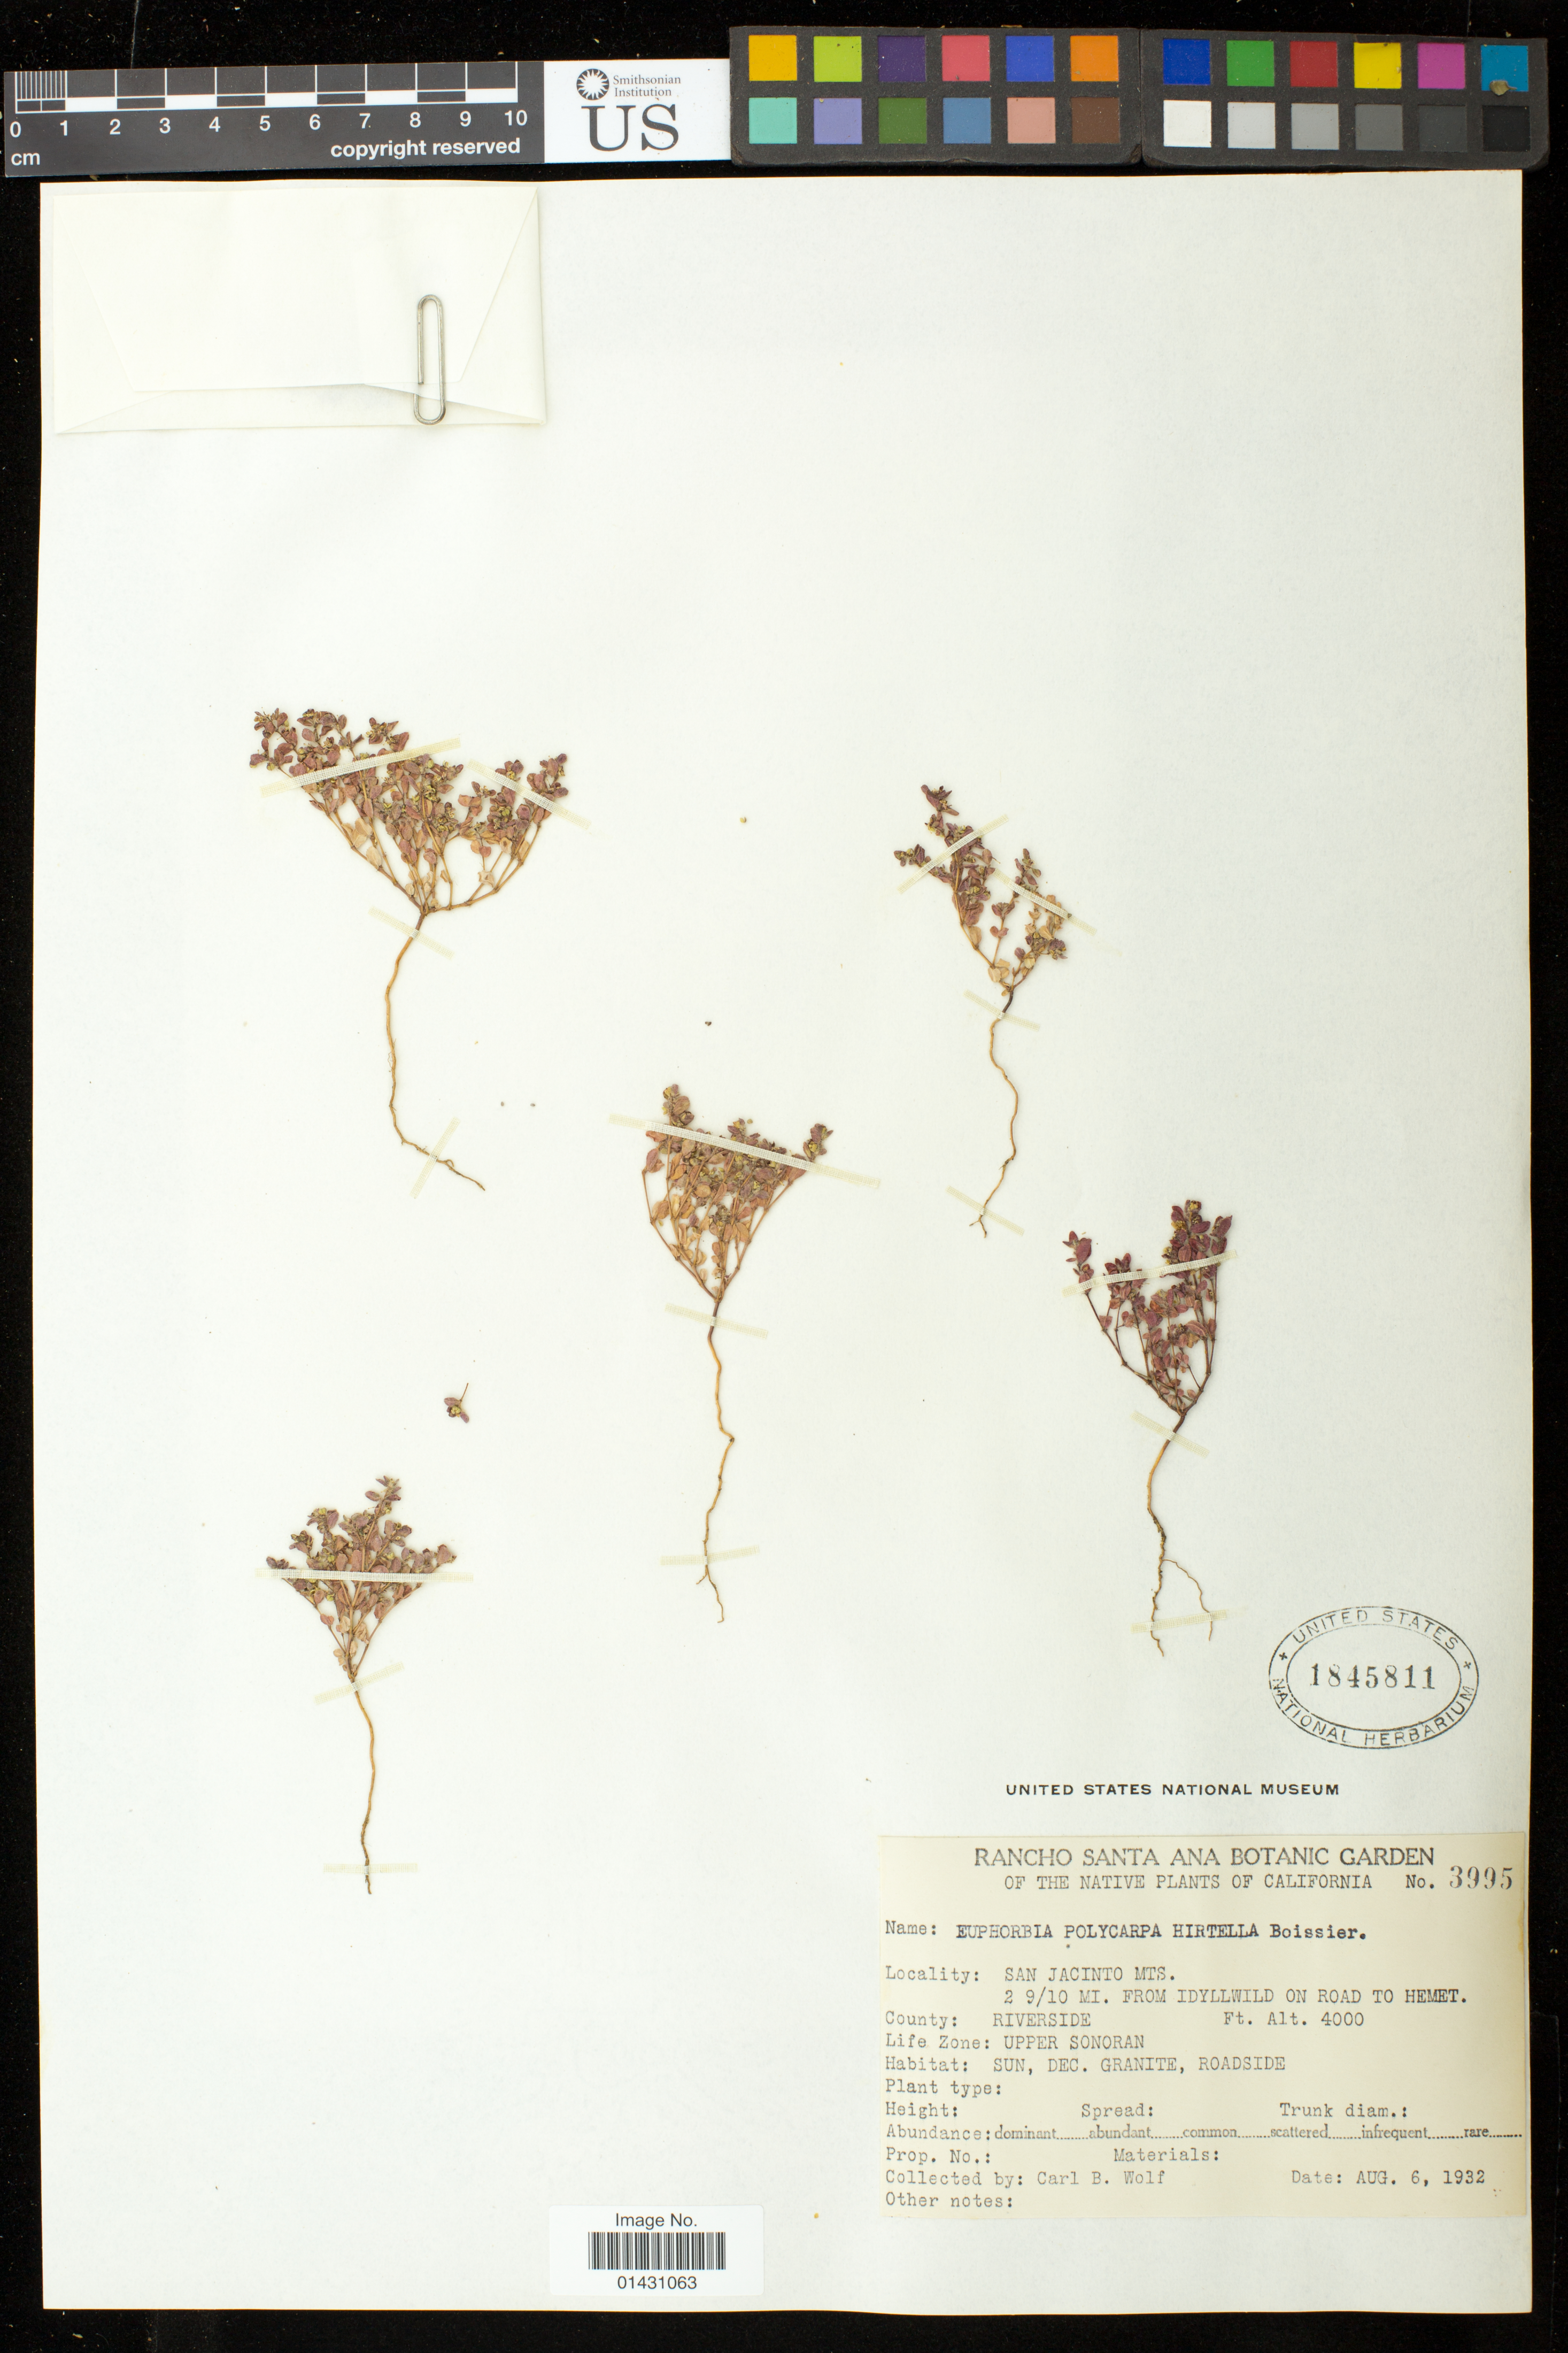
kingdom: Plantae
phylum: Tracheophyta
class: Magnoliopsida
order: Malpighiales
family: Euphorbiaceae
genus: Euphorbia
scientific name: Euphorbia polycarpa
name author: Benth.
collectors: C. B. Wolf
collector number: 3995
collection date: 1932-08-06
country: United States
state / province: California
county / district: Riverside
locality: San Jacinto Mts.; 2 9/10 mi. from Idyllwild on road to Hemet.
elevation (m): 1219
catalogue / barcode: US 1845811